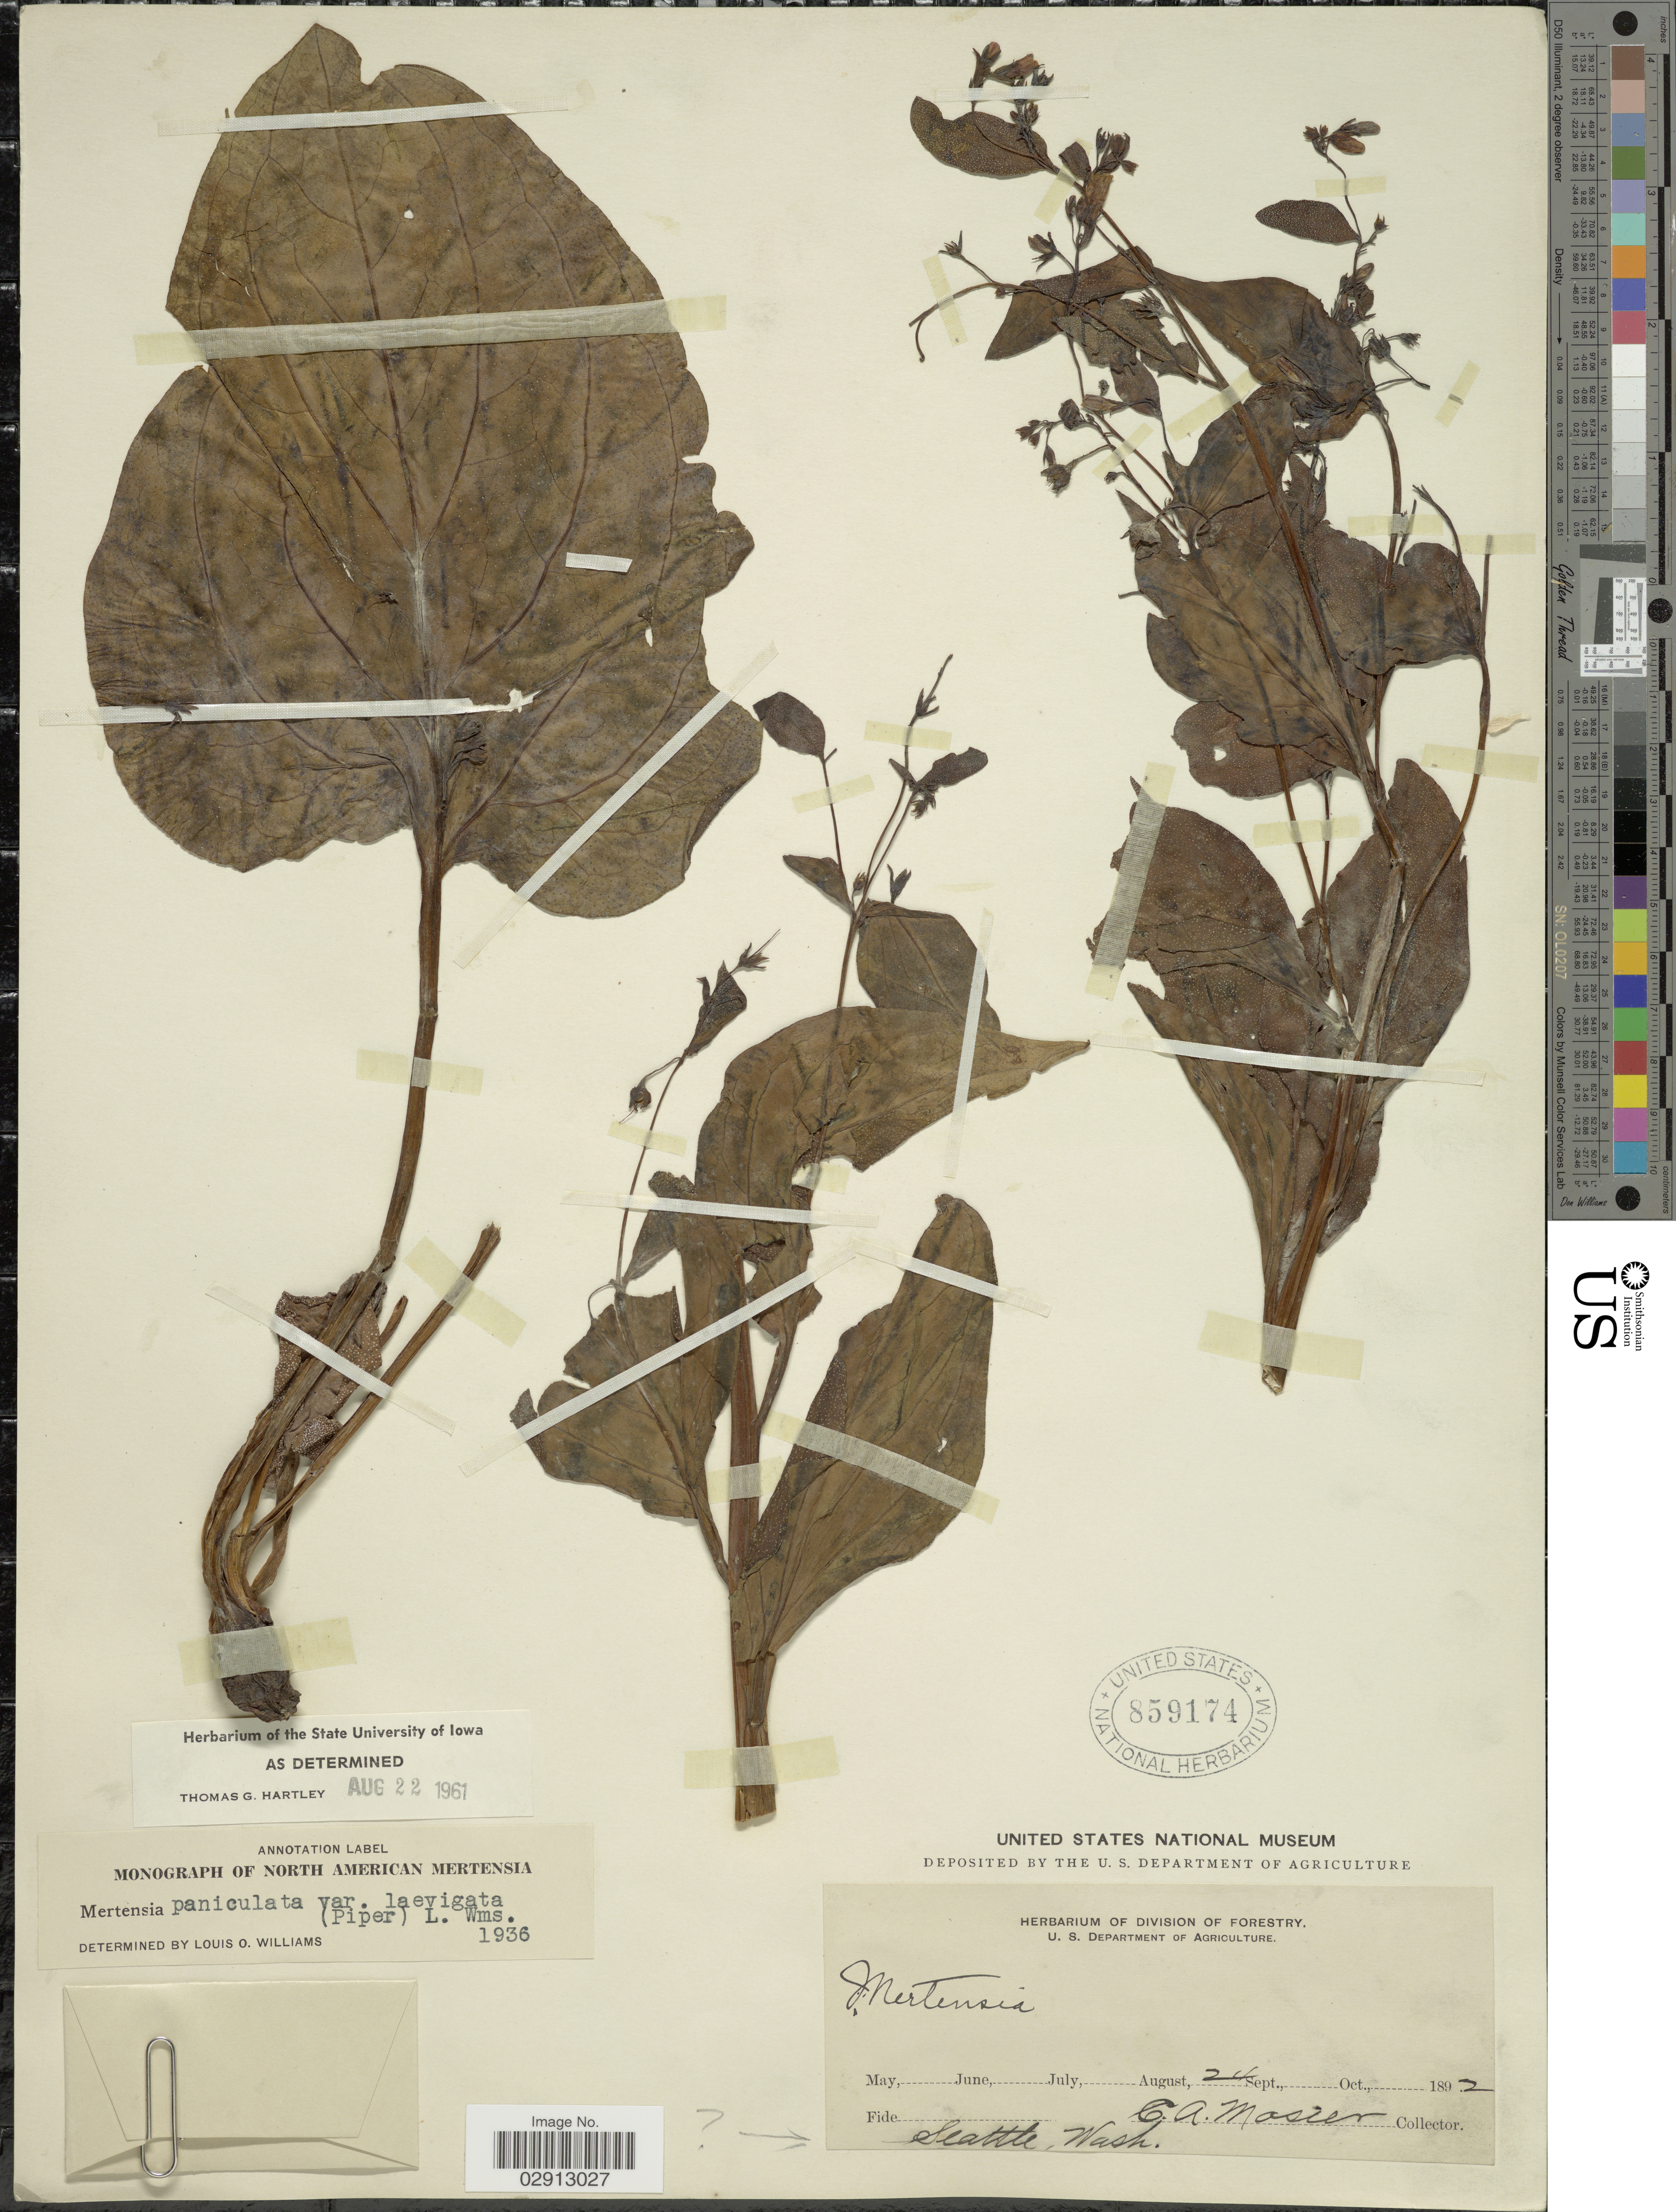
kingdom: Plantae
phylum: Tracheophyta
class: Magnoliopsida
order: Boraginales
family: Boraginaceae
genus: Mertensia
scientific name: Mertensia paniculata var. laevigata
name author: (Piper) L.O. Williams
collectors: C. A. Mosier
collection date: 1892-08-24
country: United States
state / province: Washington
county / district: King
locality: Seattle, Wash.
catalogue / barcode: US 859174